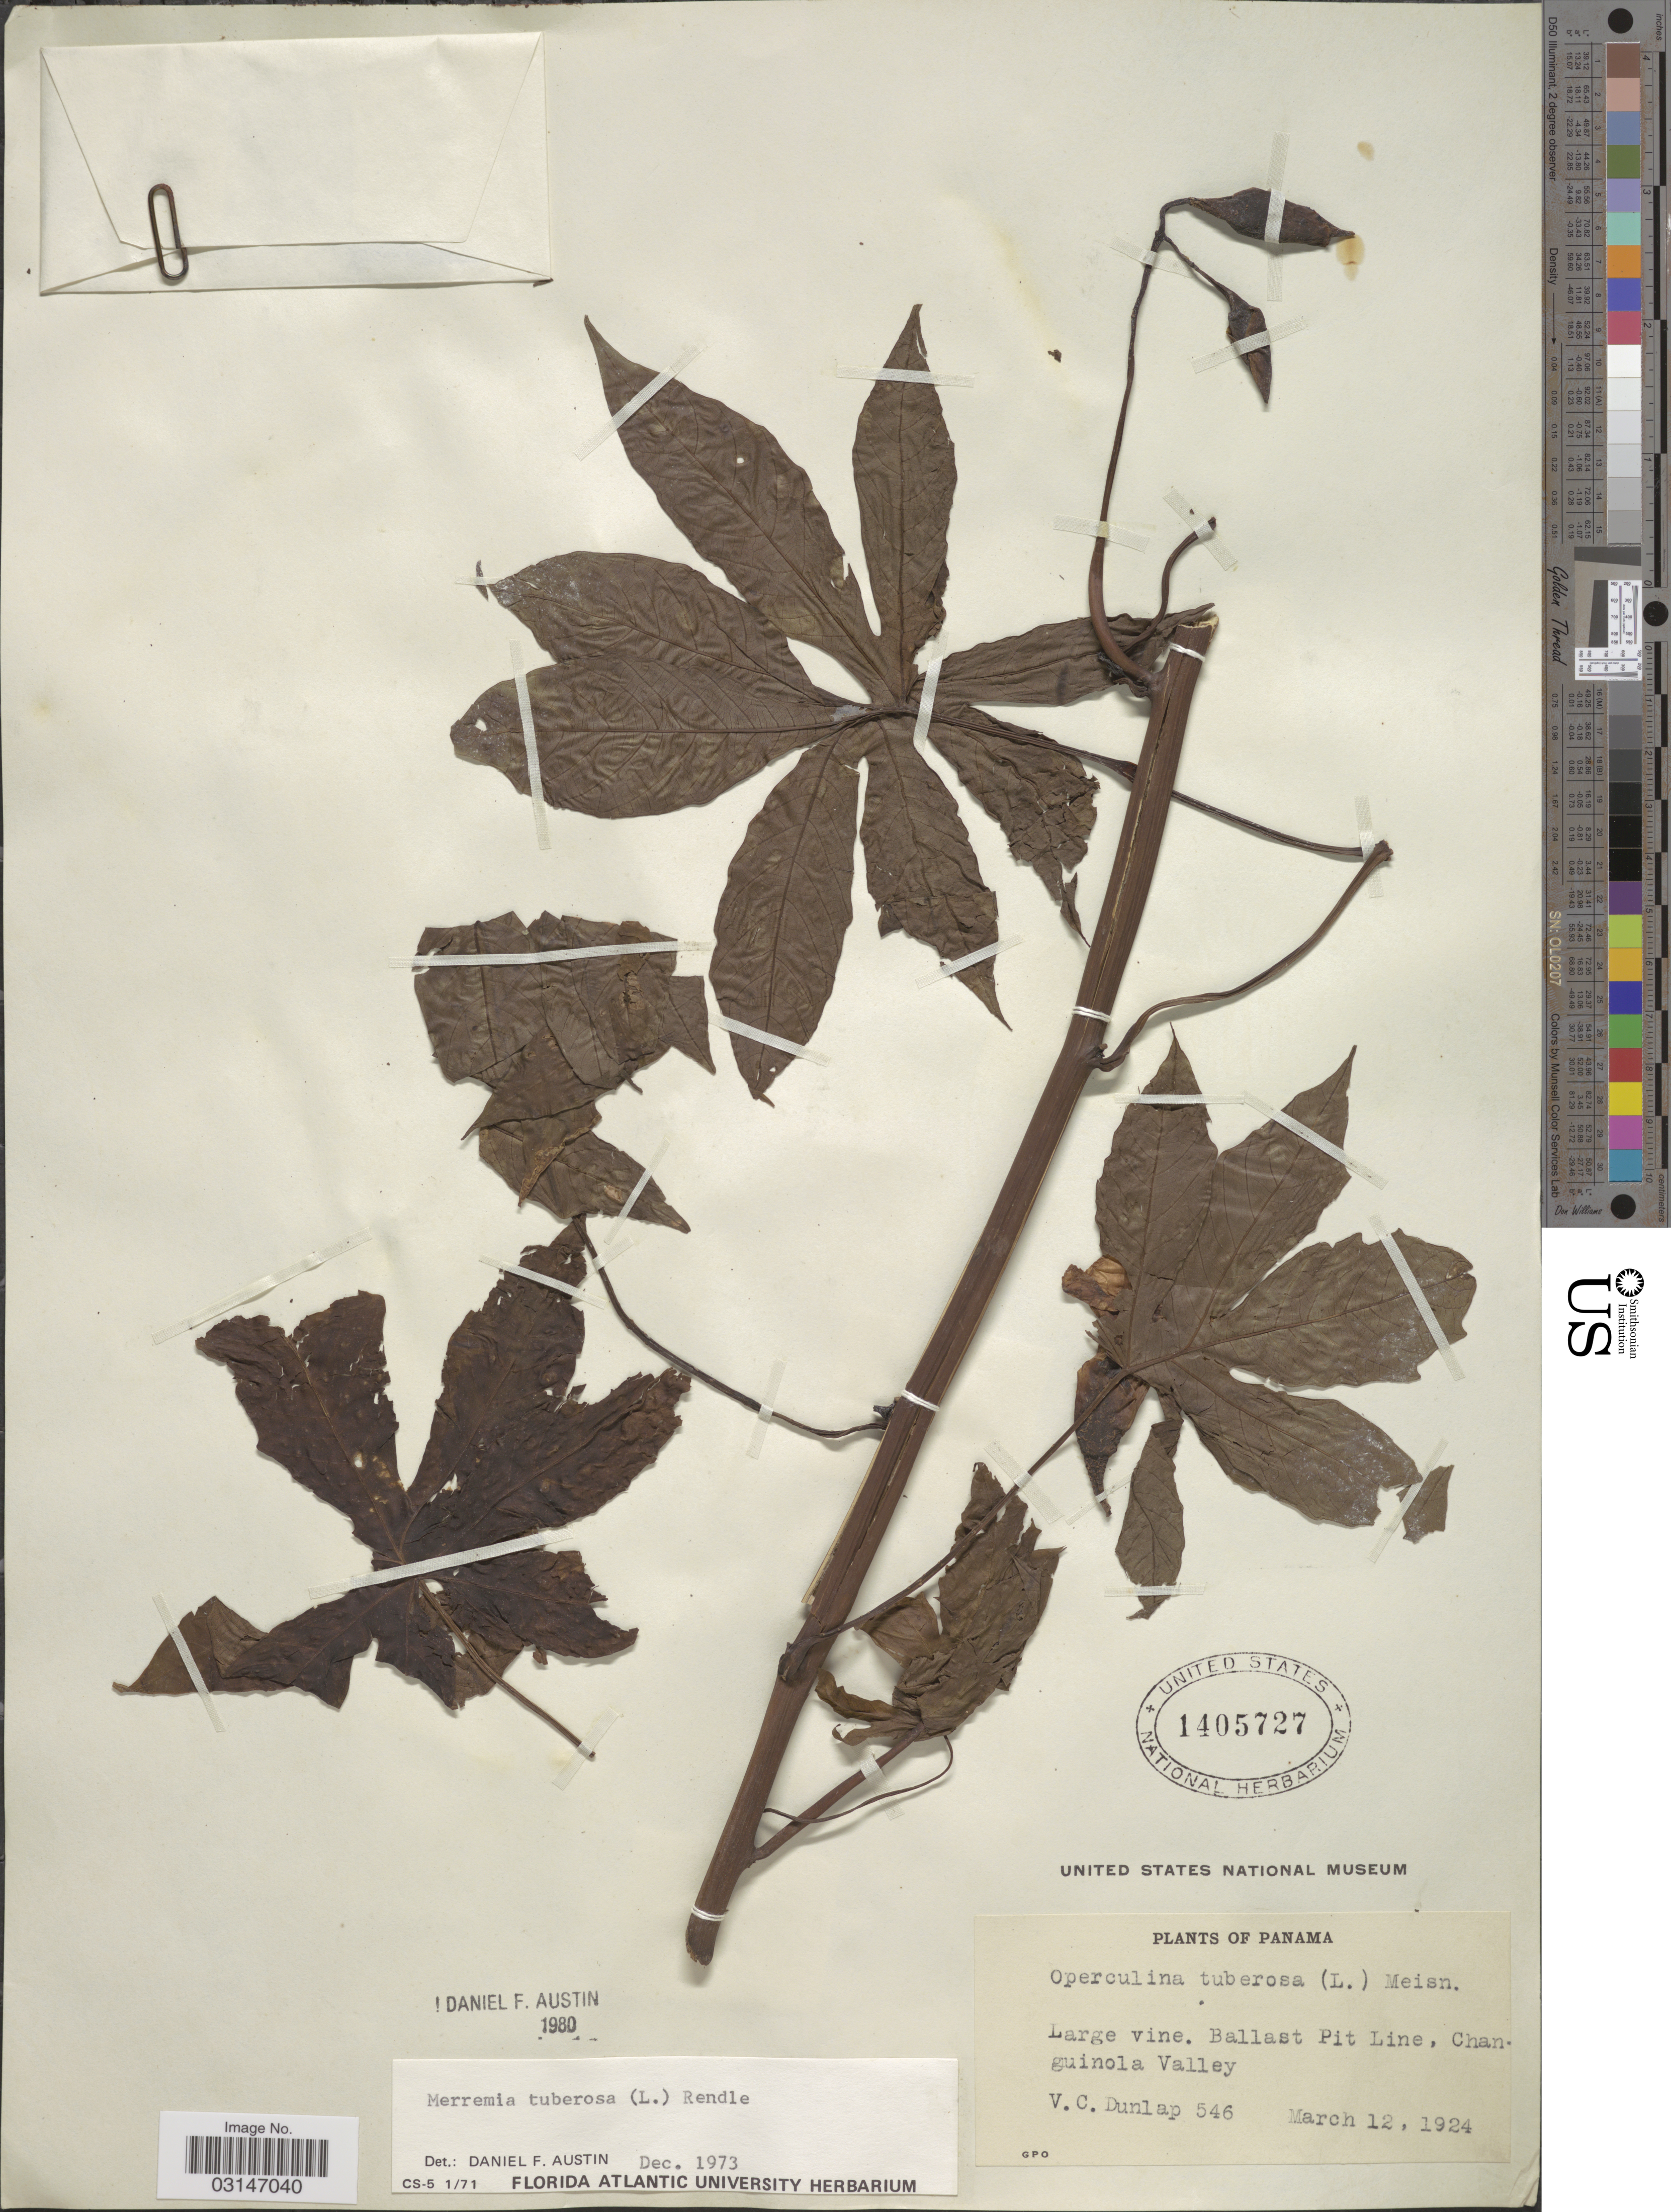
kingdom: Plantae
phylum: Tracheophyta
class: Magnoliopsida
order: Solanales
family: Convolvulaceae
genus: Distimake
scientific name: Distimake tuberosus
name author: (L.) A. R. Simões & Staples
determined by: Strong, Mark T., (BOT), Smithsonian Institution - National Museum of Natural History (UNITED STATES)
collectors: V. C. Dunlap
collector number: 546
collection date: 1924-03-12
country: Panama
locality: Ballast Pit Line, Changuinola Valley.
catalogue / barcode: US 1405727